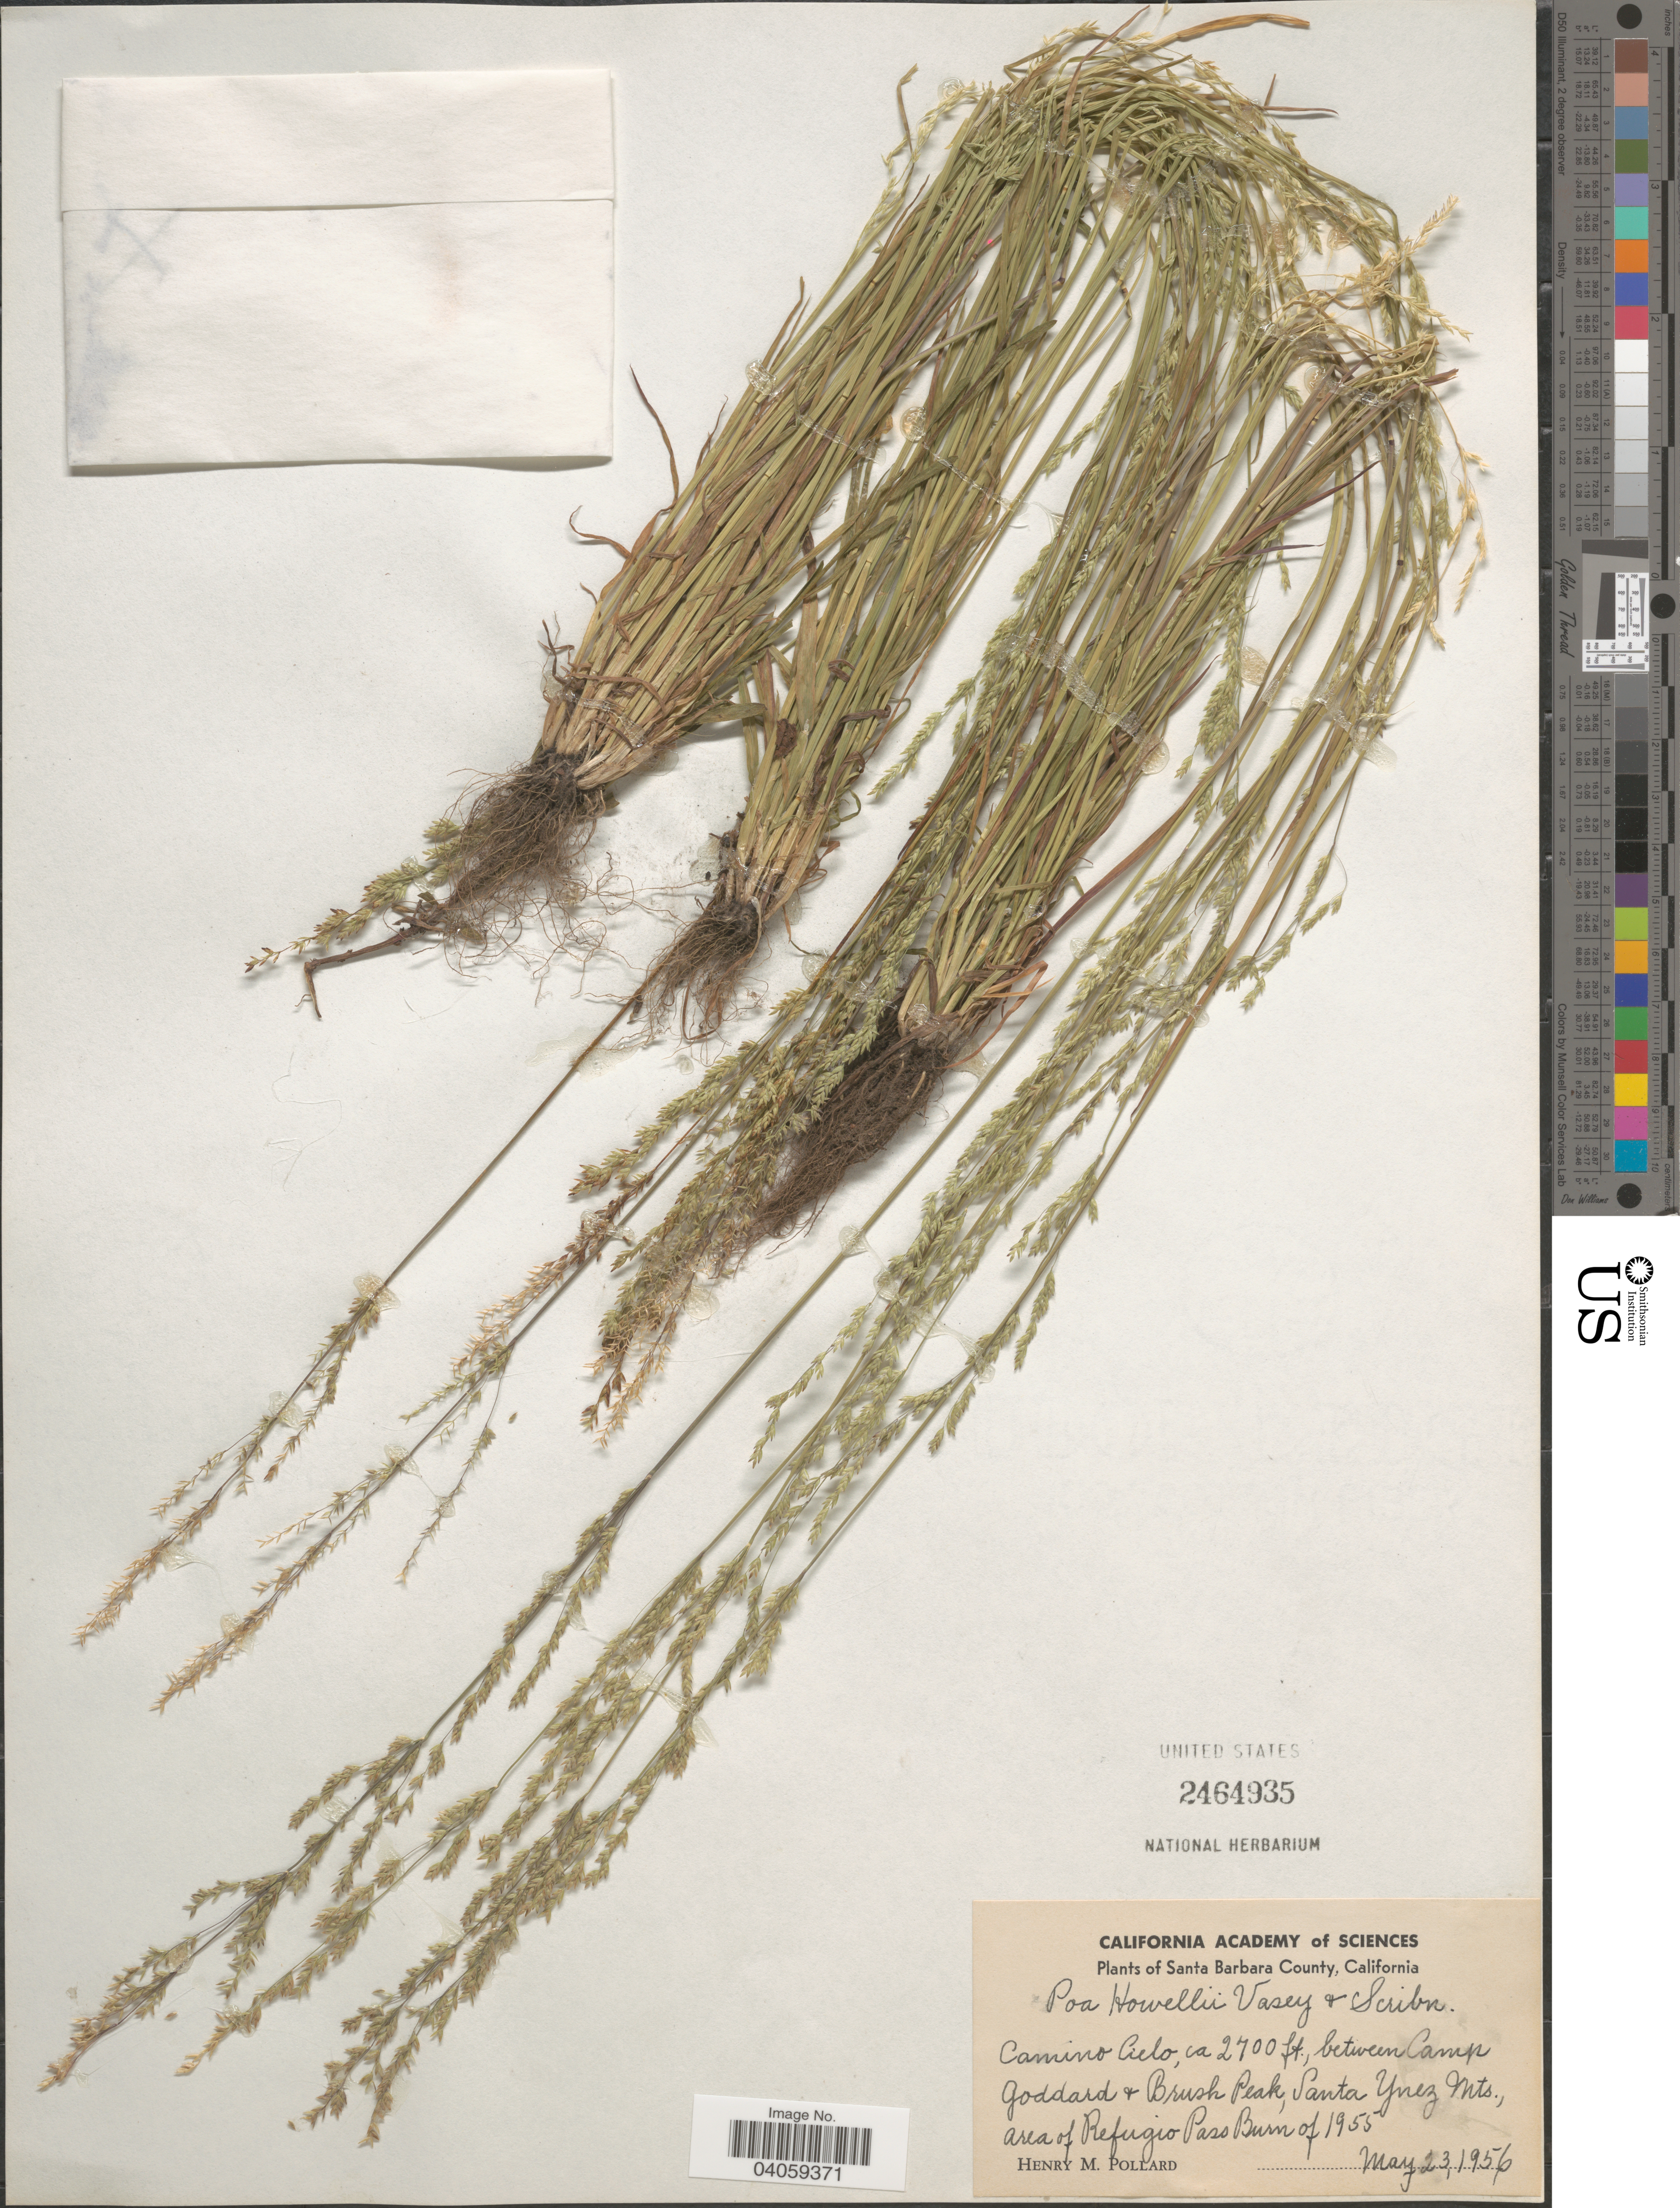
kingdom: Plantae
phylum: Tracheophyta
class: Liliopsida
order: Poales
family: Poaceae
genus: Poa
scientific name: Poa howellii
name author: Vasey & Scribn.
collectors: H. M. Pollard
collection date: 1956-05-23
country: United States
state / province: California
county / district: Santa Barbara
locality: Santa Barbara County. Camino Cielo, ca 2700 ft., between Camp Goddard + Brush Peak, Santa Ynez Mts., area of Refugio Pass Burn of 1955.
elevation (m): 823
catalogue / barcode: US 2464935